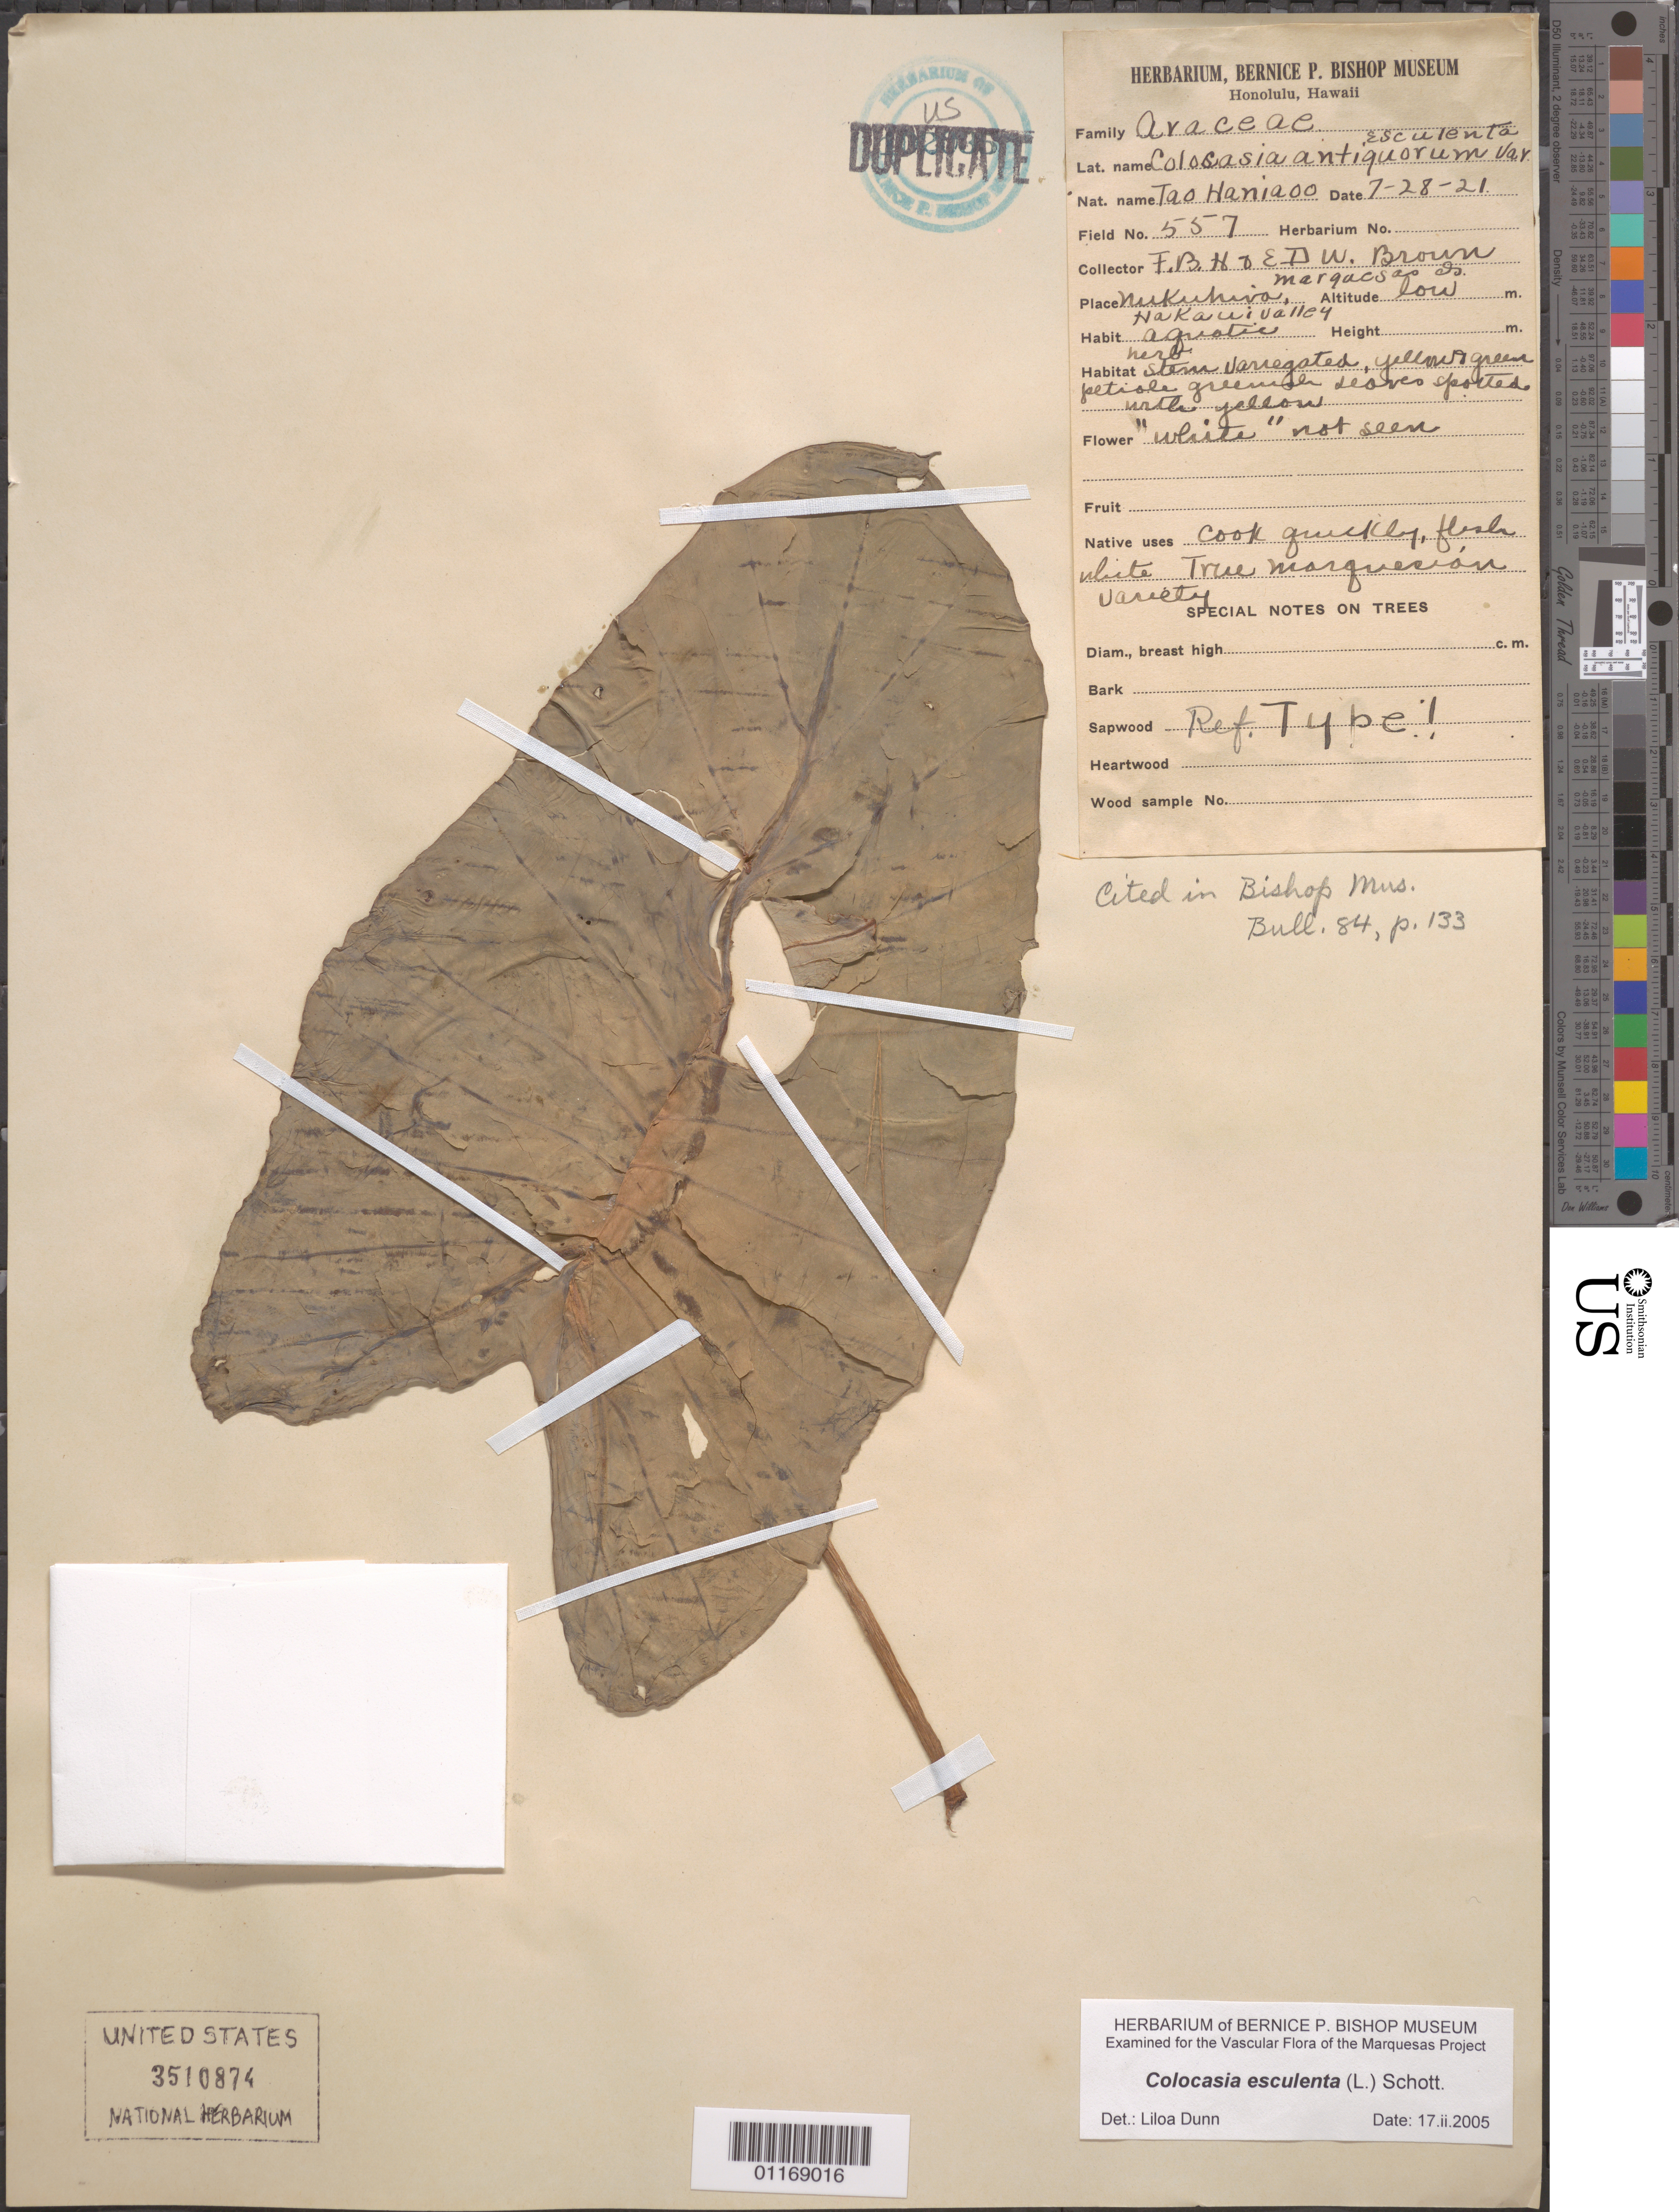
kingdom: Plantae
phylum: Tracheophyta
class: Liliopsida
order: Alismatales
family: Araceae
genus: Colocasia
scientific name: Colocasia esculenta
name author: (L.) Schott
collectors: F. Brown & E. Brown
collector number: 557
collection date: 1921-07-28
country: French Polynesia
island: Nuku Hiva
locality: Hakaui Valley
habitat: Low elevation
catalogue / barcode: US 3510874